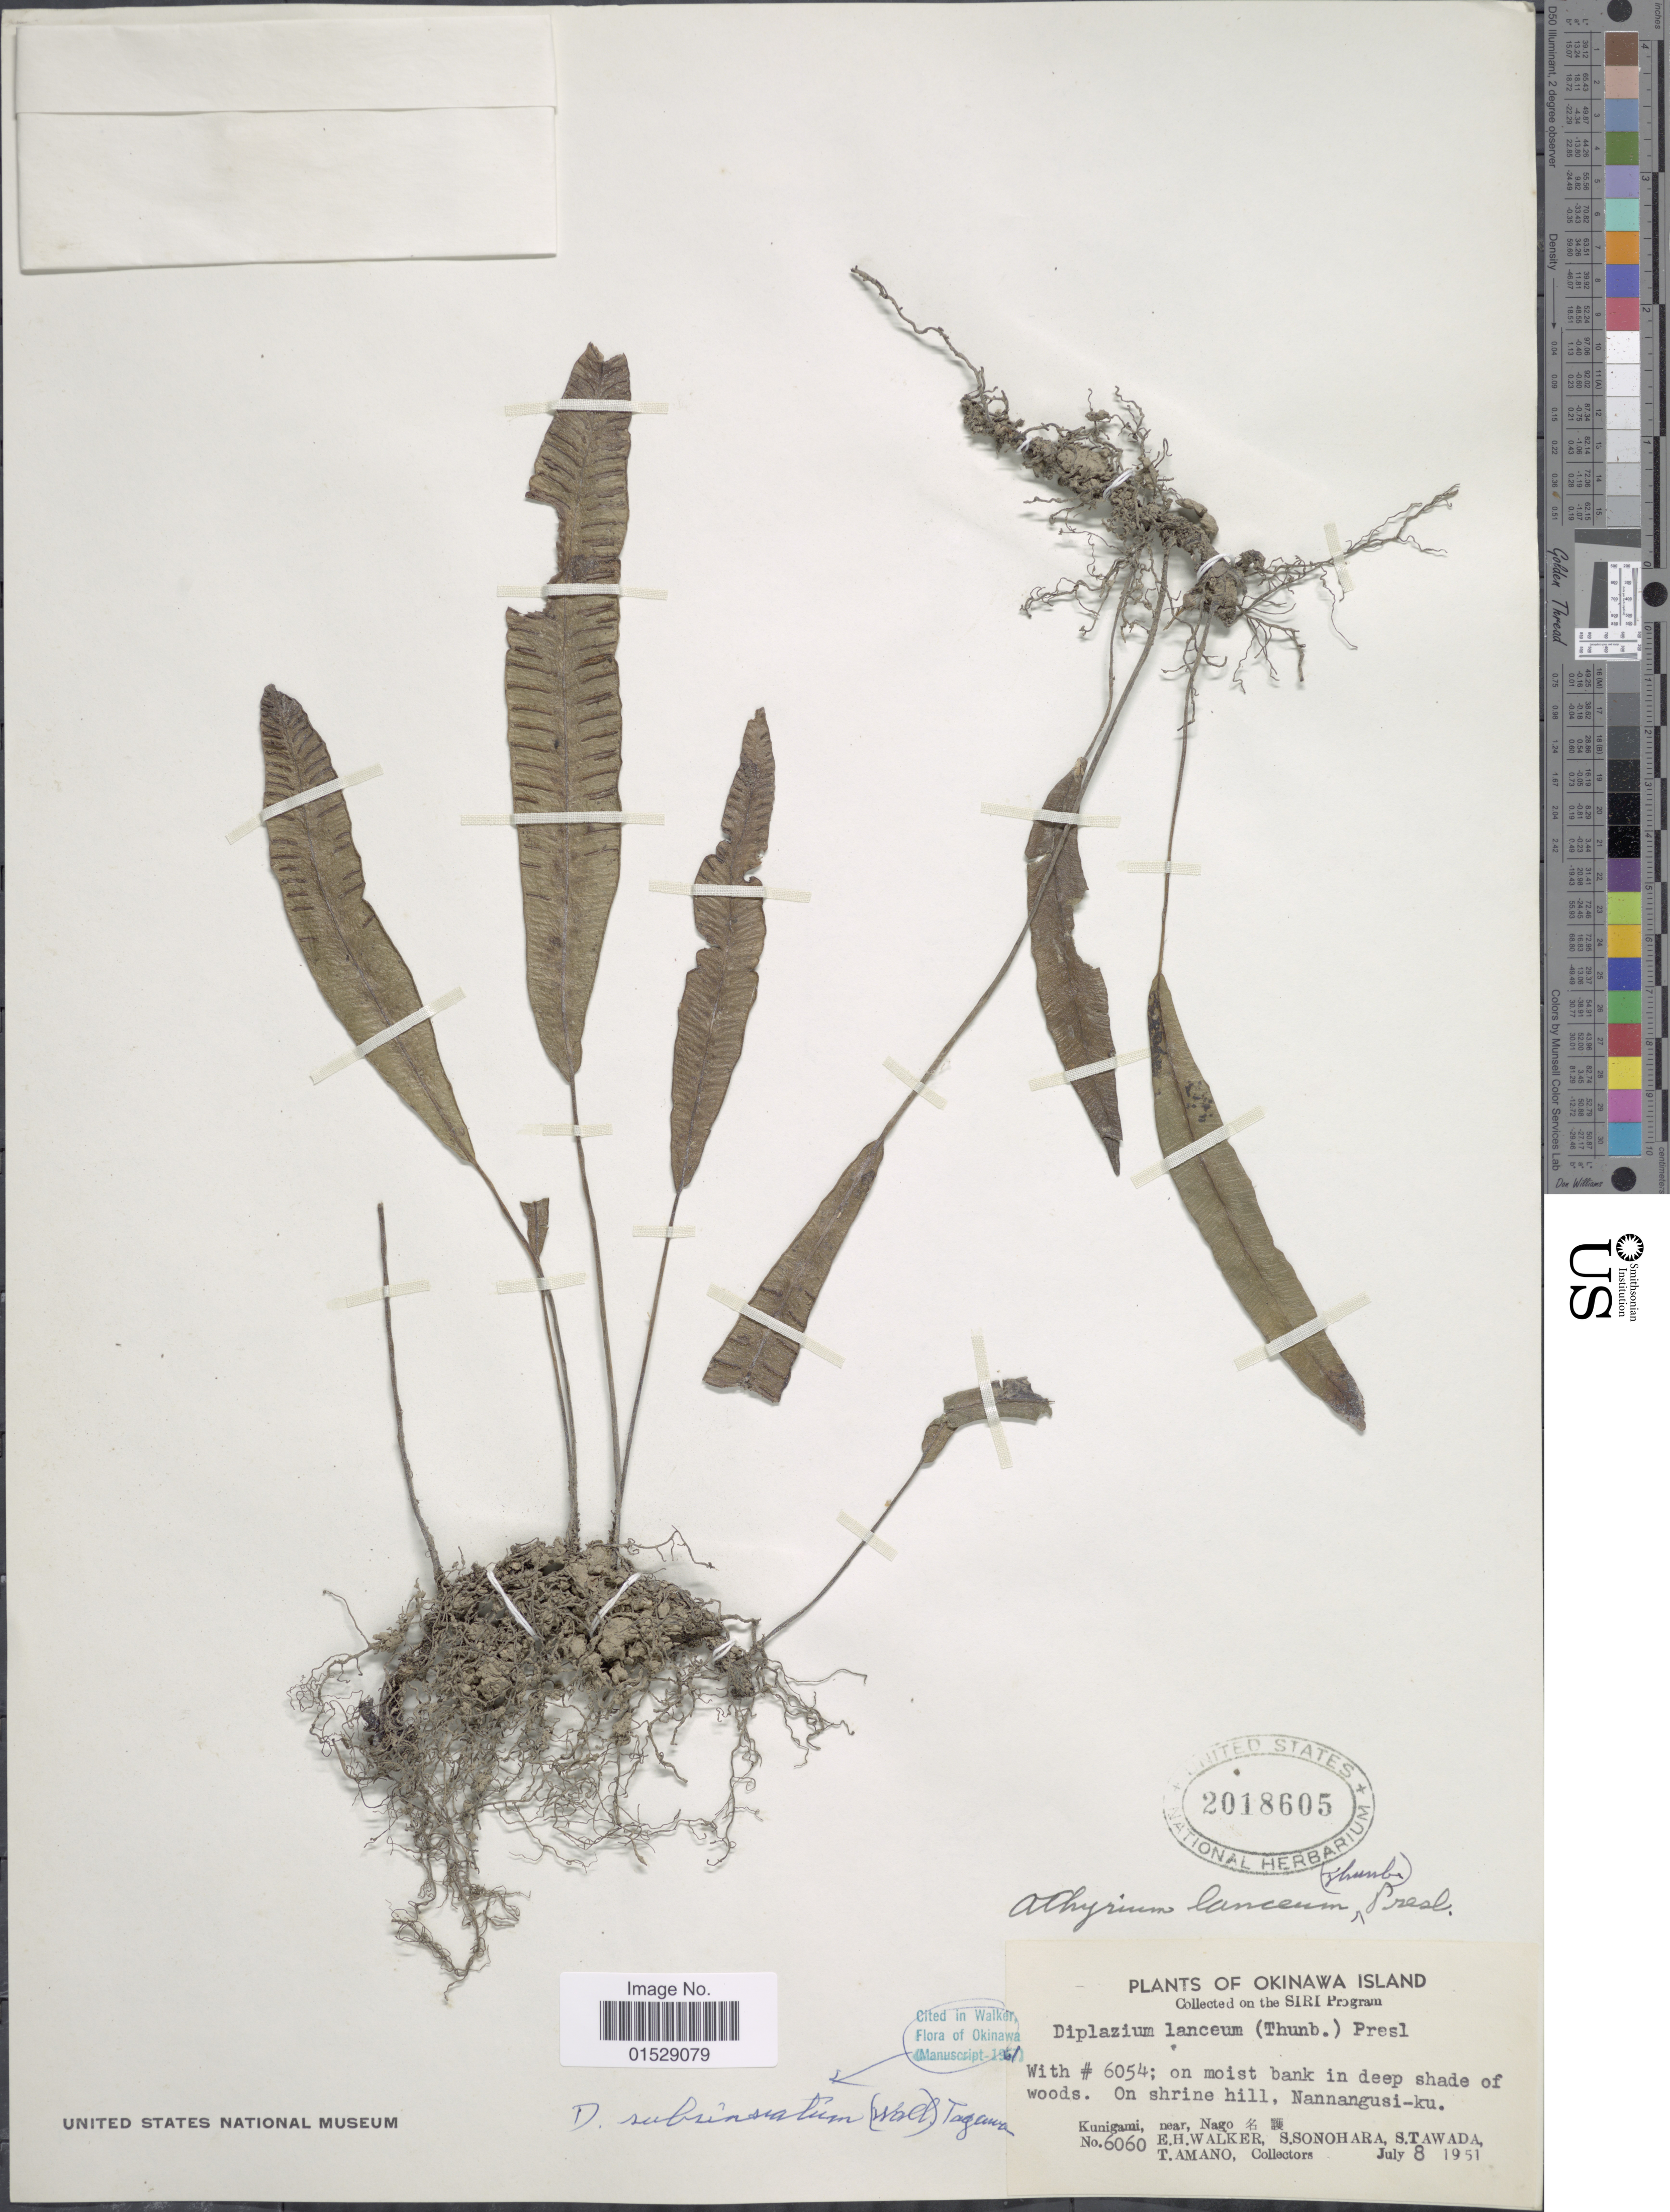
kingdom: Plantae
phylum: Tracheophyta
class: Polypodiopsida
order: Polypodiales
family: Athyriaceae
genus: Deparia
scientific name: Deparia lancea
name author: (Thunb.) Fraser-Jenk.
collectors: E. H. Walker, S. Sonohara, S. Tawada & T. Amano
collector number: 6060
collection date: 1951-07-08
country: Japan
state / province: Okinawa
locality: Okinawa Island, with # 6054; on moist bank in deep shade of woods, on shrine hill, Nannangusi-ku, Kunigami, near Nago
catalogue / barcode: US 2018605